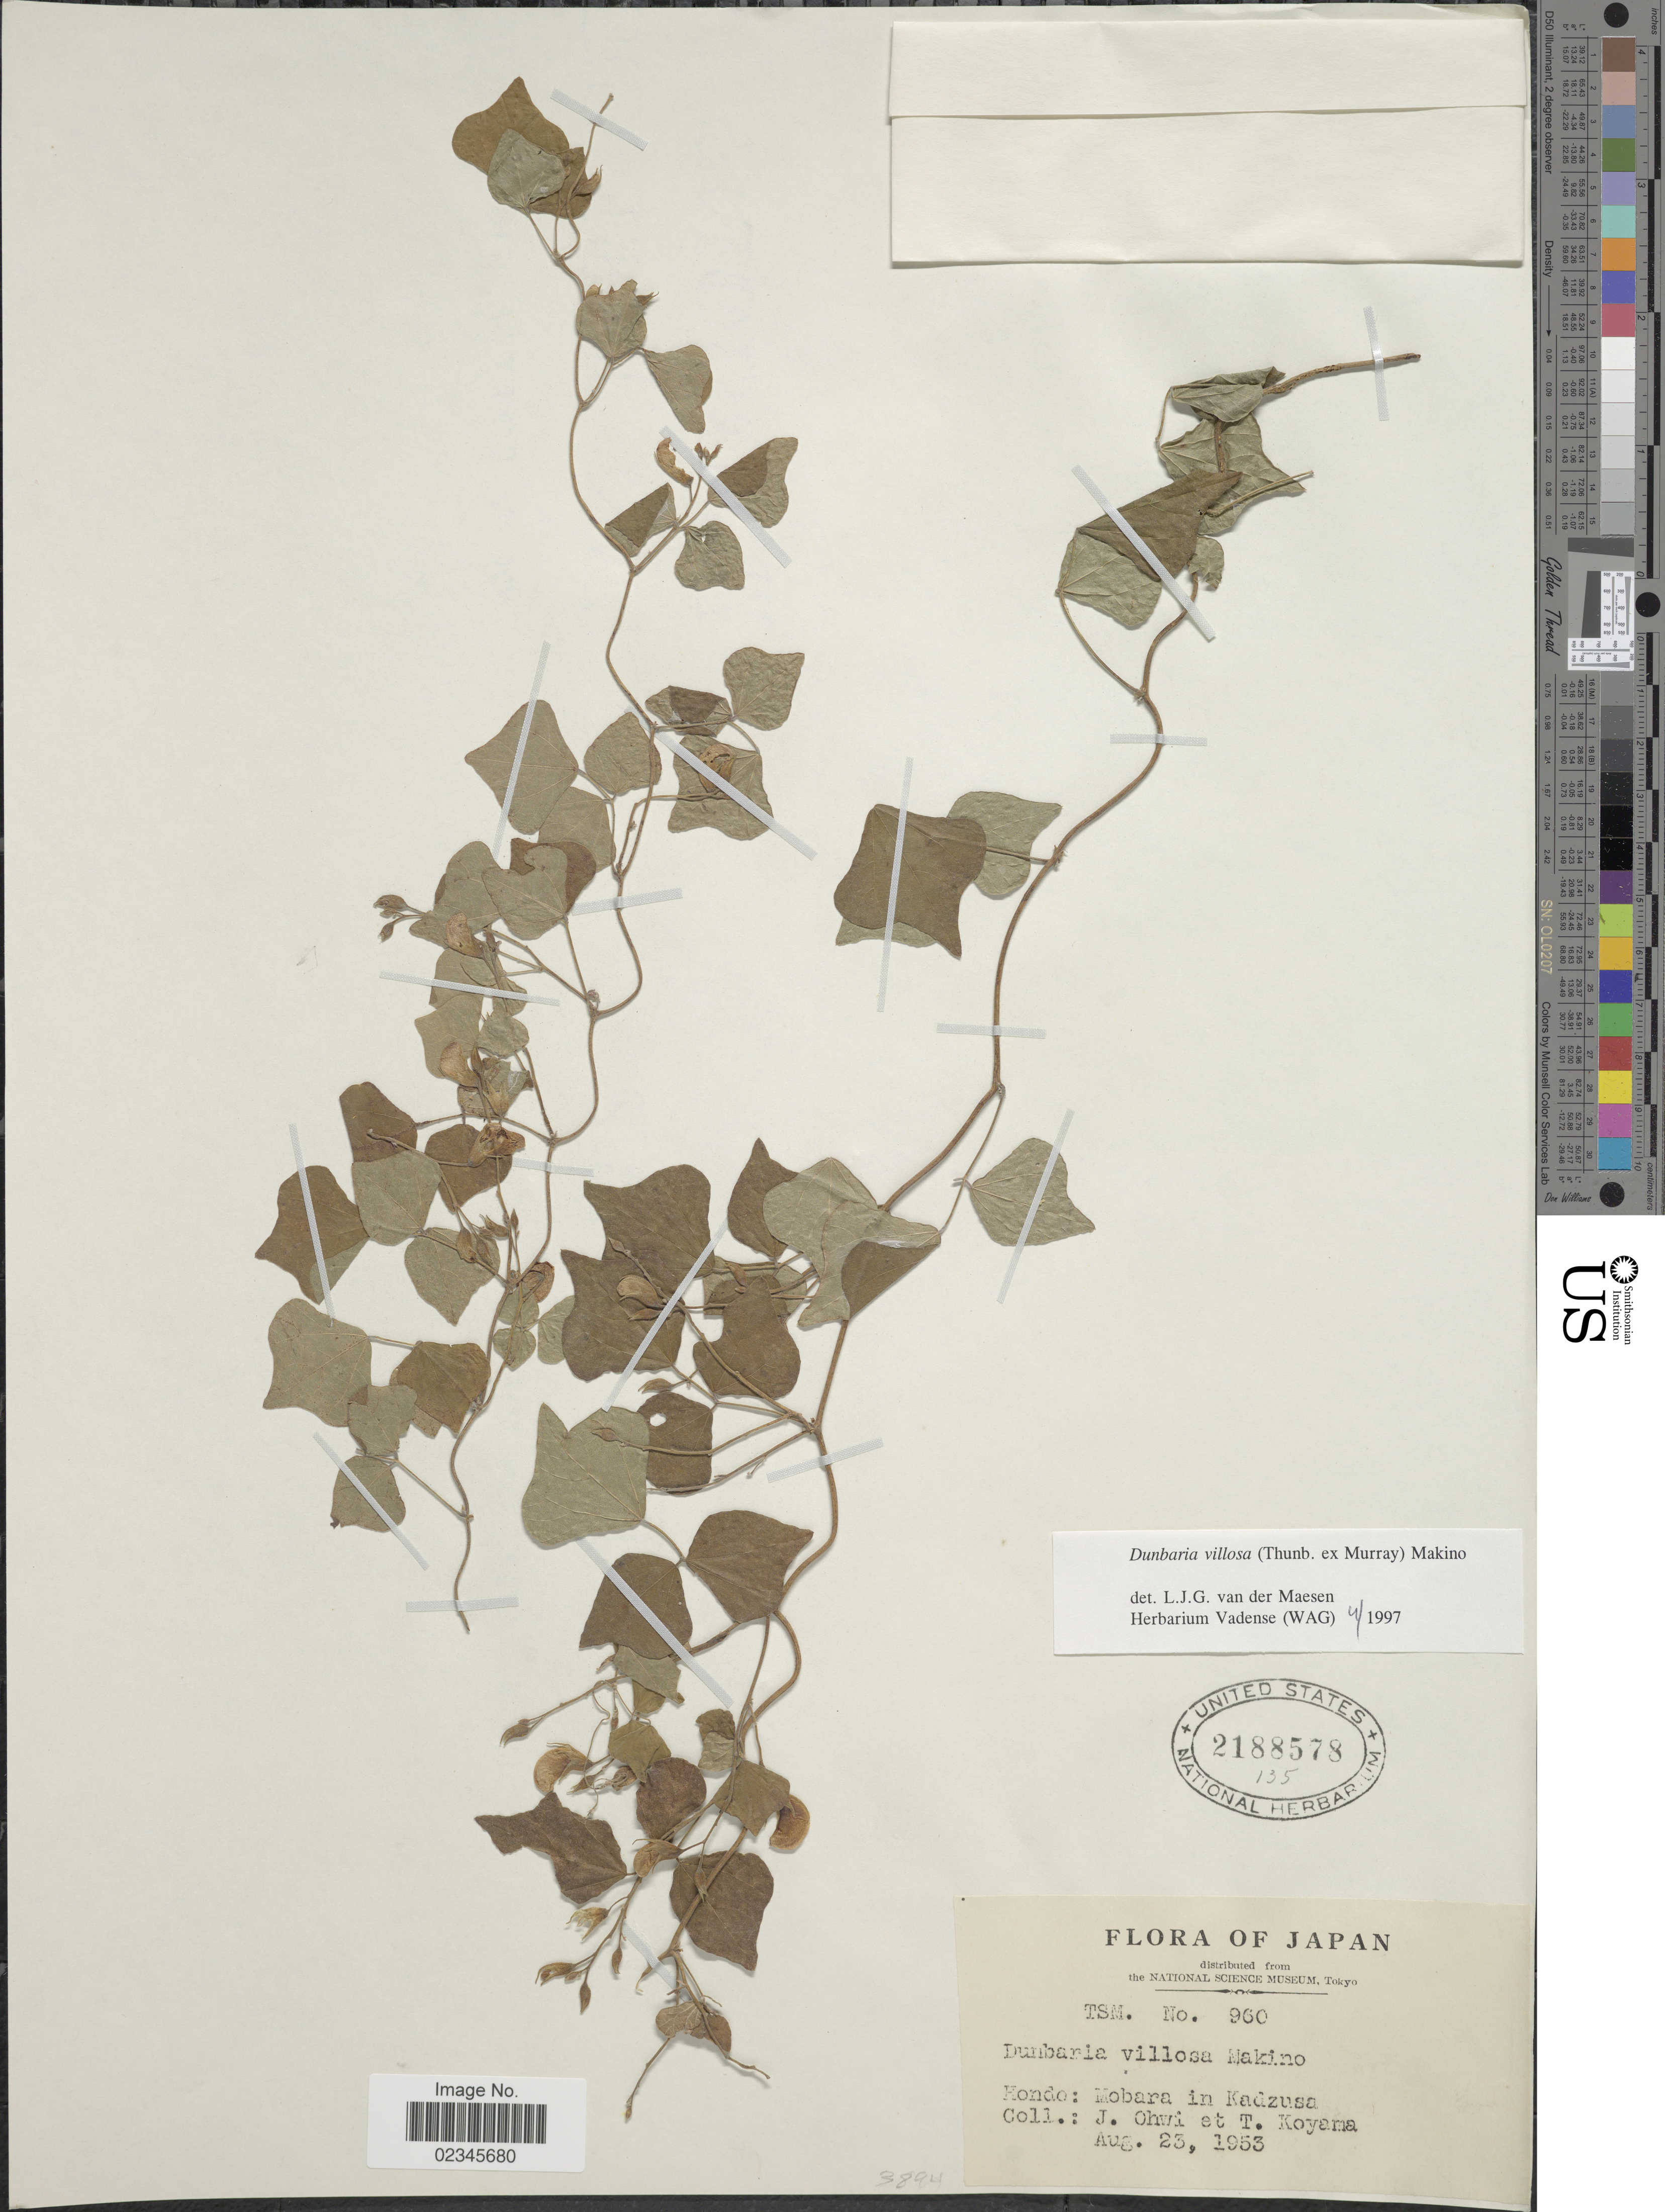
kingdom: Plantae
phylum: Tracheophyta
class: Magnoliopsida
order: Fabales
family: Fabaceae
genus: Dunbaria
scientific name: Dunbaria villosa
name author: (Thunb.) Makino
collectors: J. Ohwi & T. Koyama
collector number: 960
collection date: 1953-08-23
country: Japan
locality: Hondo: Mobara in Kadzusa.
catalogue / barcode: US 2188578